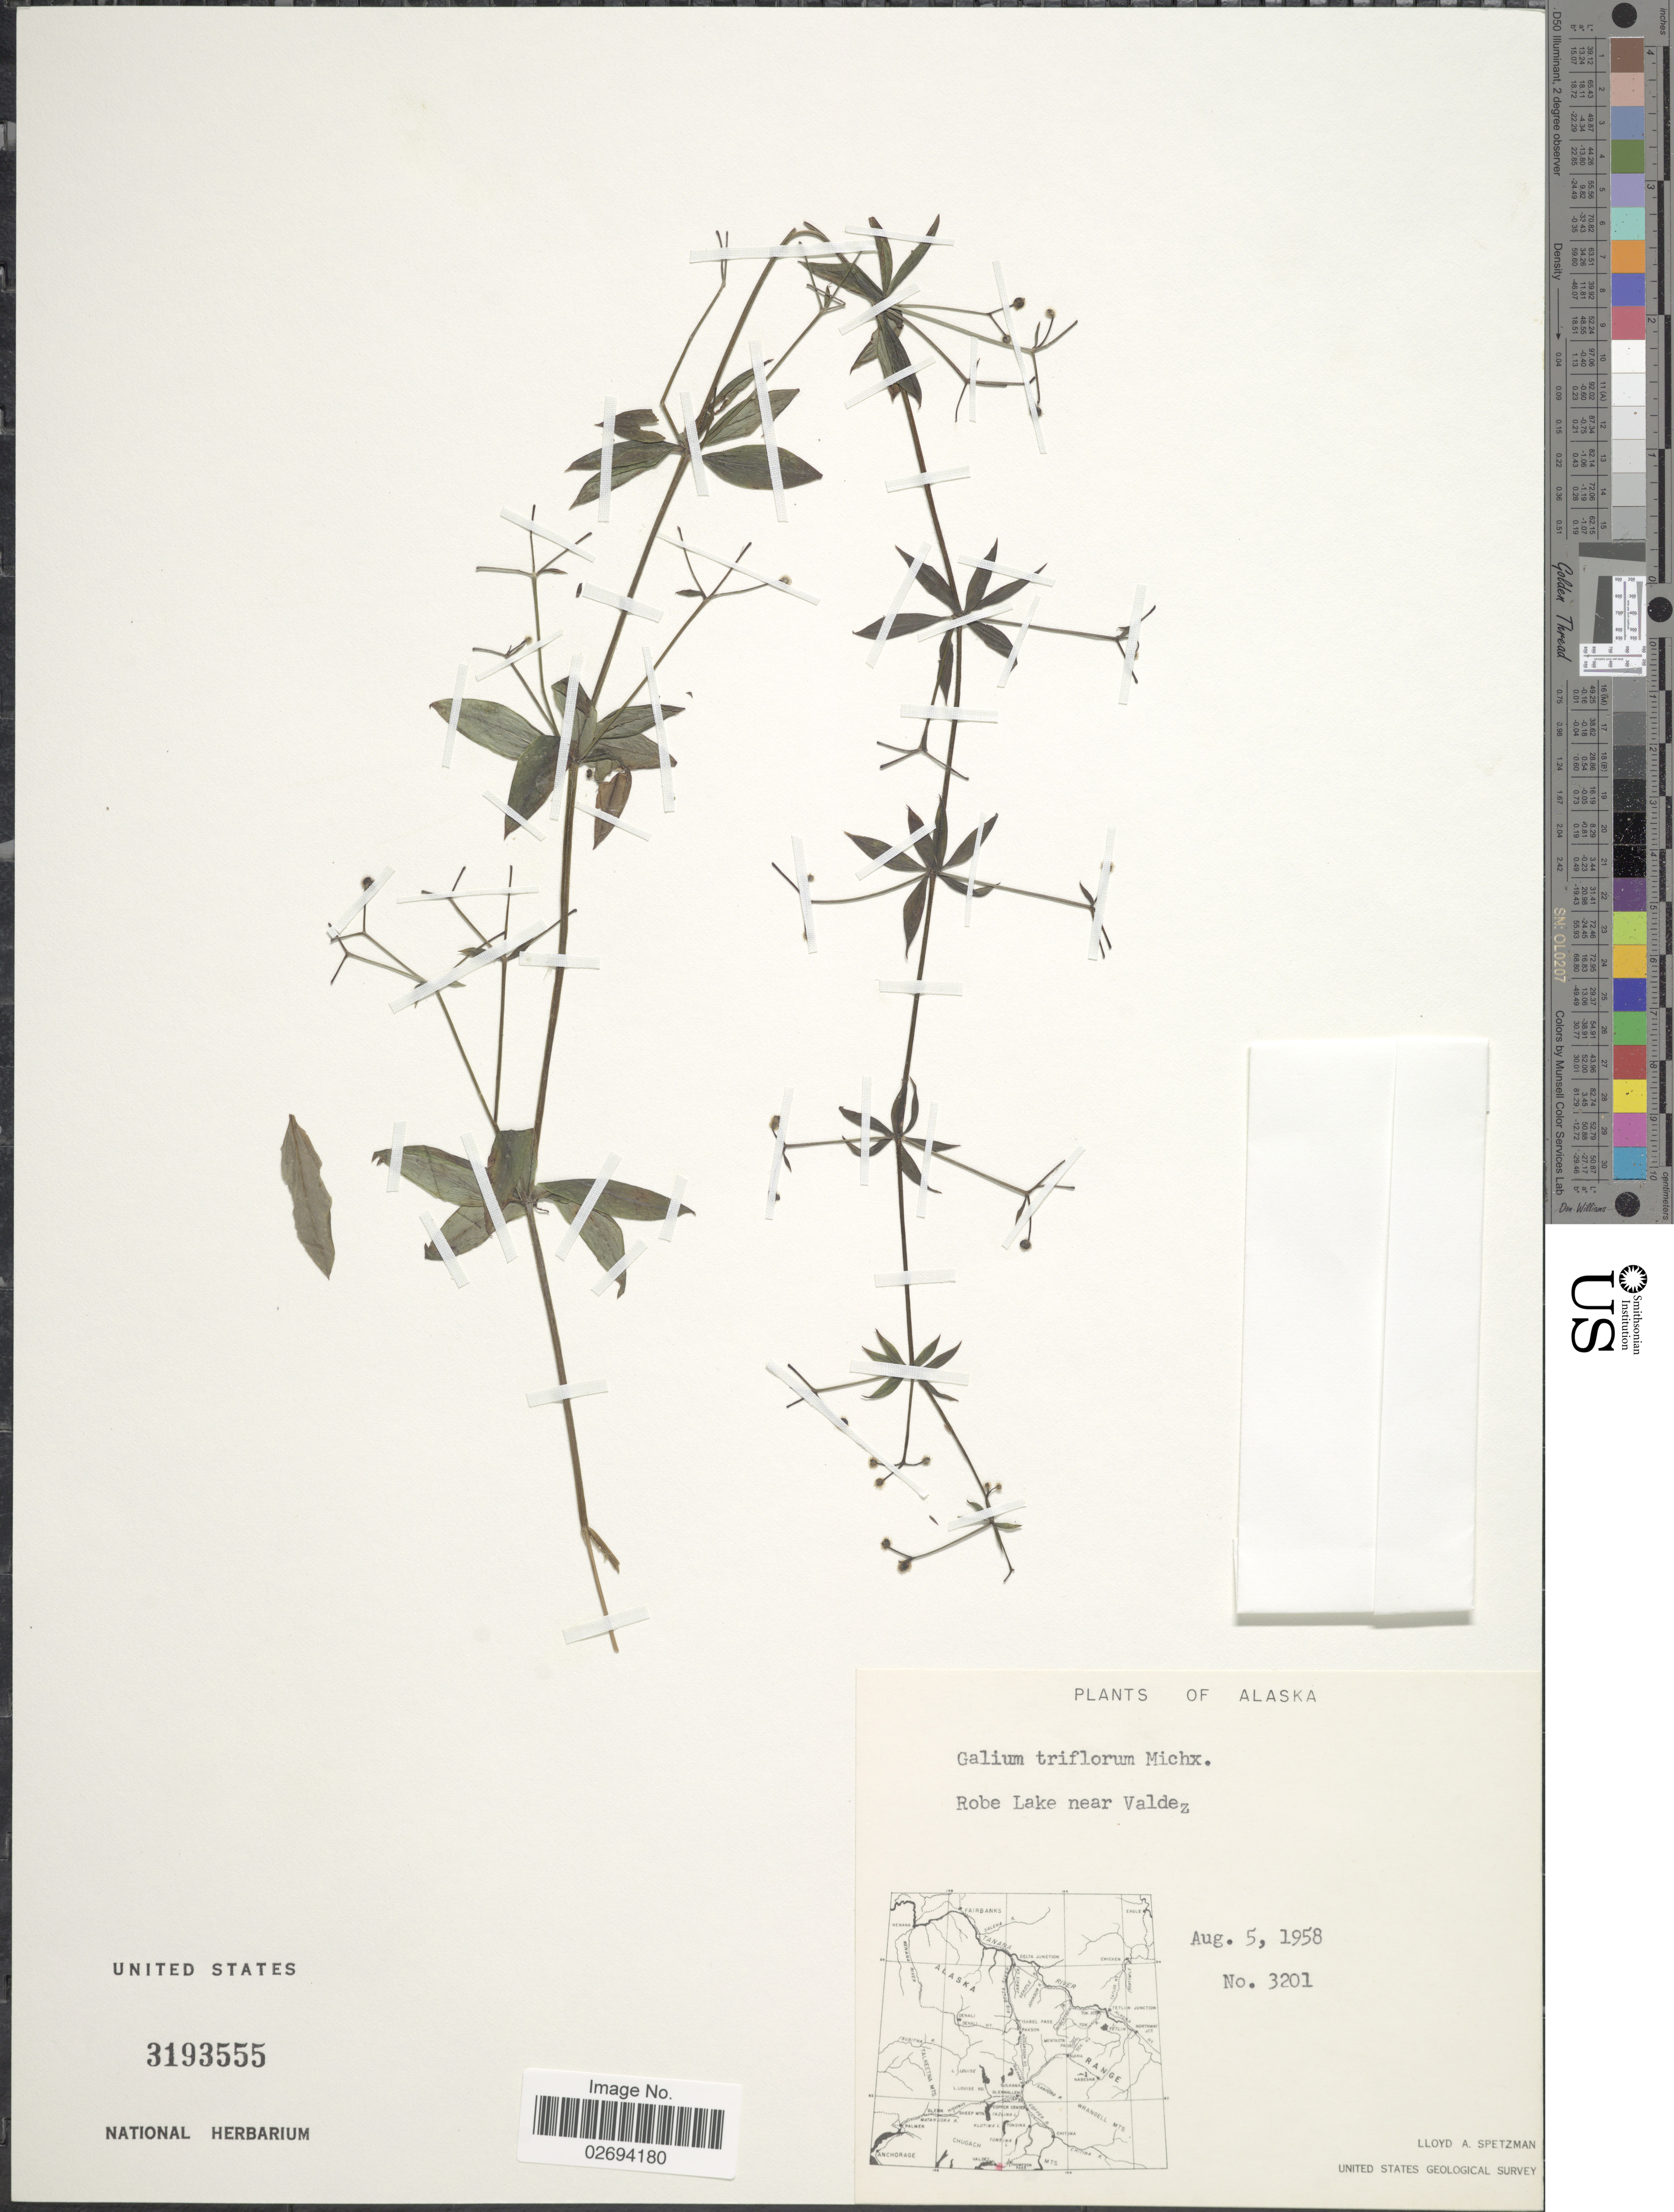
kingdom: Plantae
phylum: Tracheophyta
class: Magnoliopsida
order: Gentianales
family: Rubiaceae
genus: Galium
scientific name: Galium triflorum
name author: Michx.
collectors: L. Spetzman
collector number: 3201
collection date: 1958-08-05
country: United States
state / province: Alaska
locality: Robe Lake near Valdez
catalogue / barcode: US 3193555